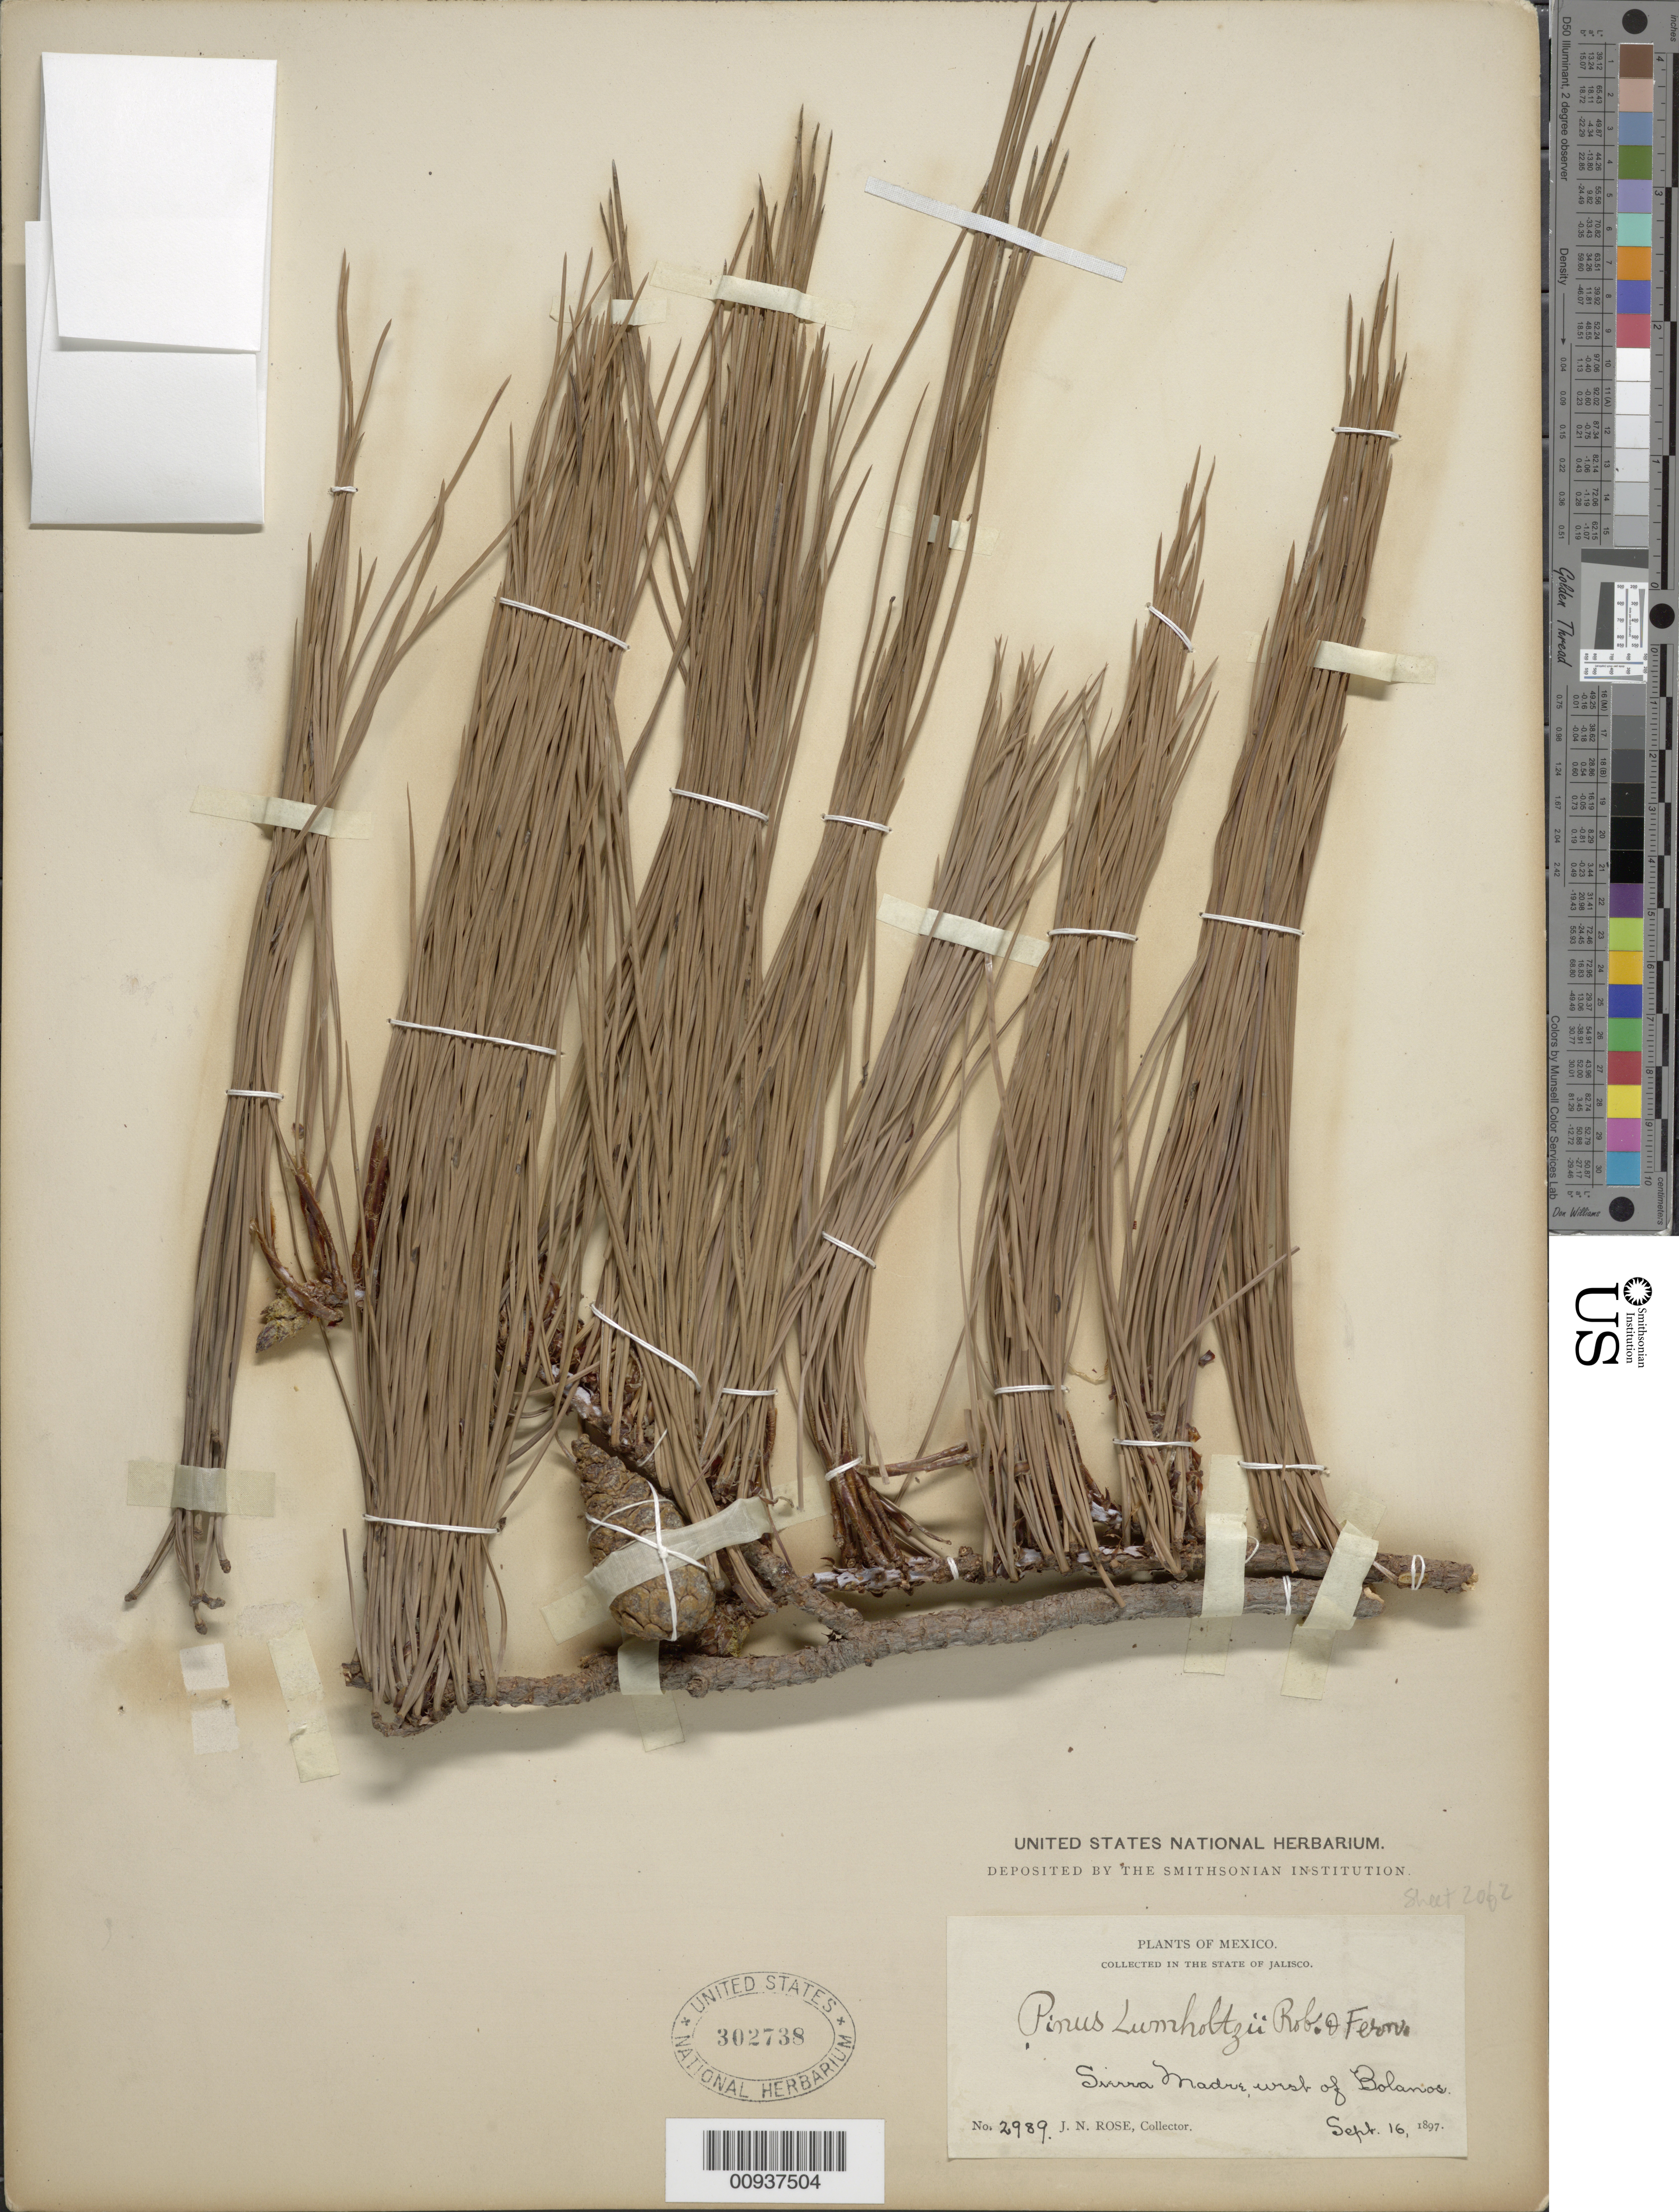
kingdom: Plantae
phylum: Tracheophyta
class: Pinopsida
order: Pinales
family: Pinaceae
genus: Pinus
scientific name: Pinus lumholtzii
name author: B.L. Rob. & Fernald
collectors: J. N. Rose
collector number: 2989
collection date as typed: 16 Sep 1897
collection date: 1897-09-16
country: Mexico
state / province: Jalisco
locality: Sierra Madre, west of Bolaños.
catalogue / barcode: US 302738